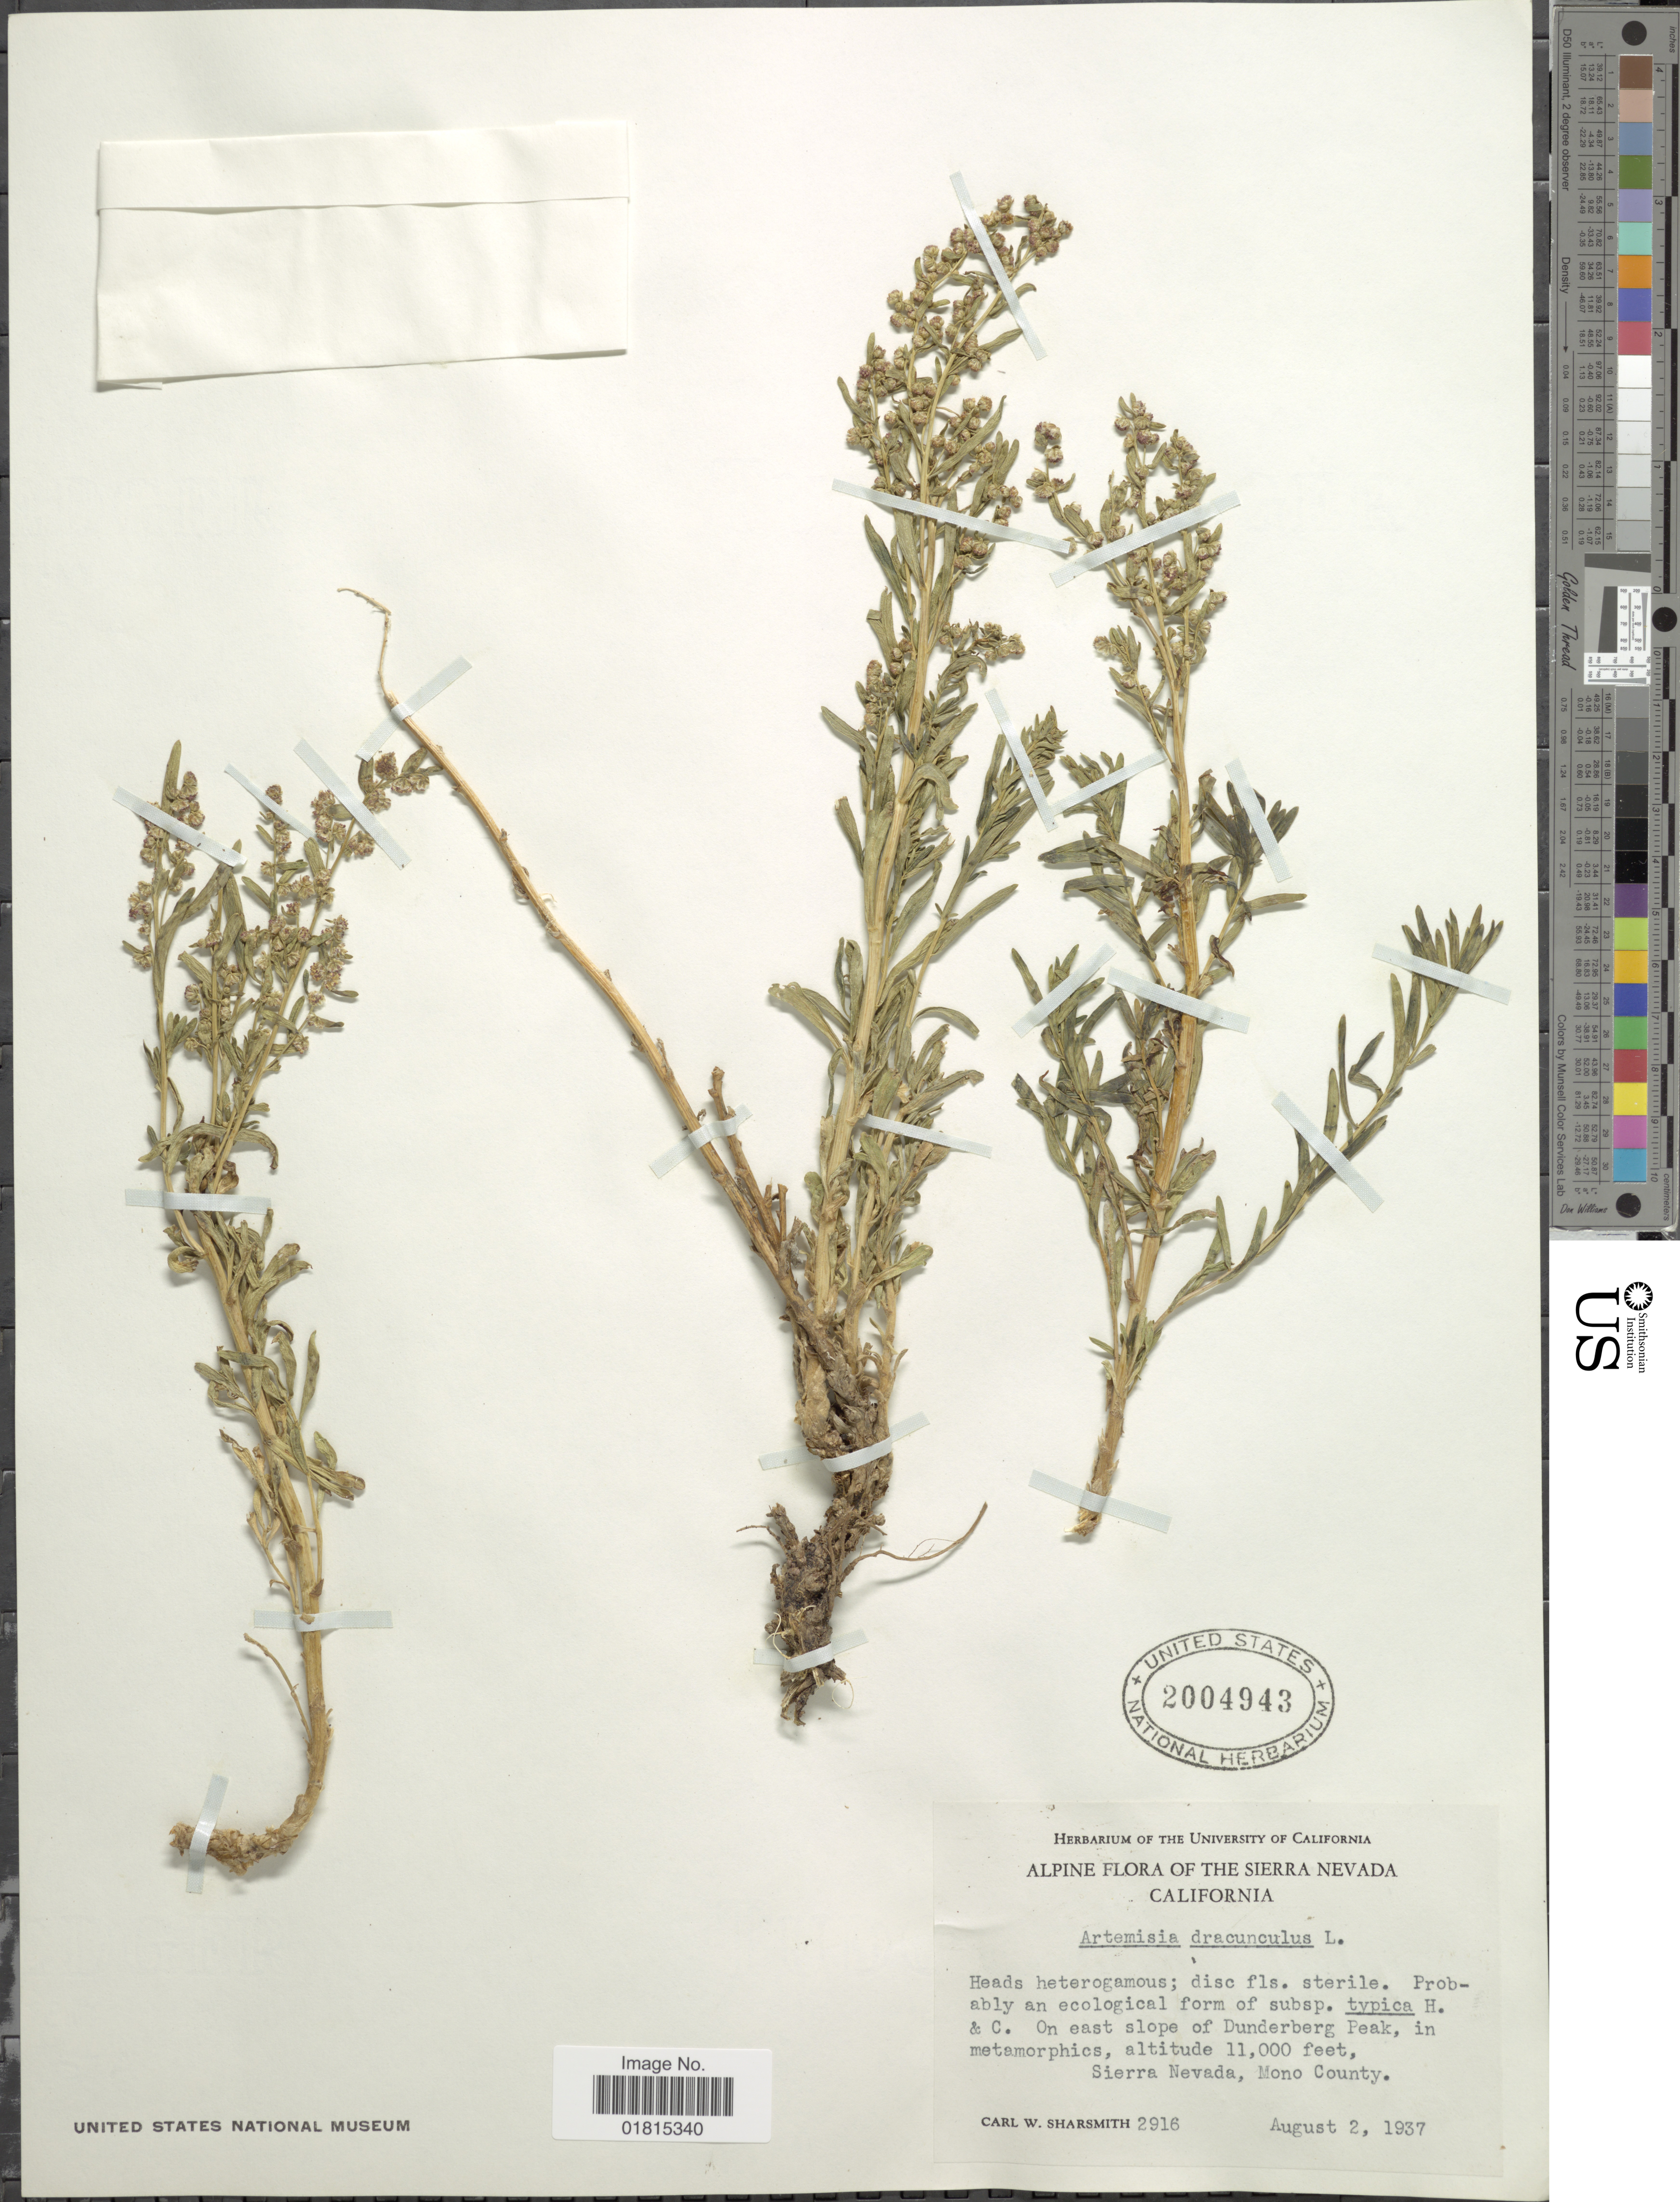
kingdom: Plantae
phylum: Tracheophyta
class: Magnoliopsida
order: Asterales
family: Asteraceae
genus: Artemisia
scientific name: Artemisia dracunculoides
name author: Pursh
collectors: C. Sharsmith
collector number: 2916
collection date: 1937-08-02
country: United States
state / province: California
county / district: Mono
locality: Alpine flora of the Sierra Nevada. California. On east slope of Dunderberg Peak, in metamorphics, Sierra Nevada, Mono County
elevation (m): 3353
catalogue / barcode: US 2004943